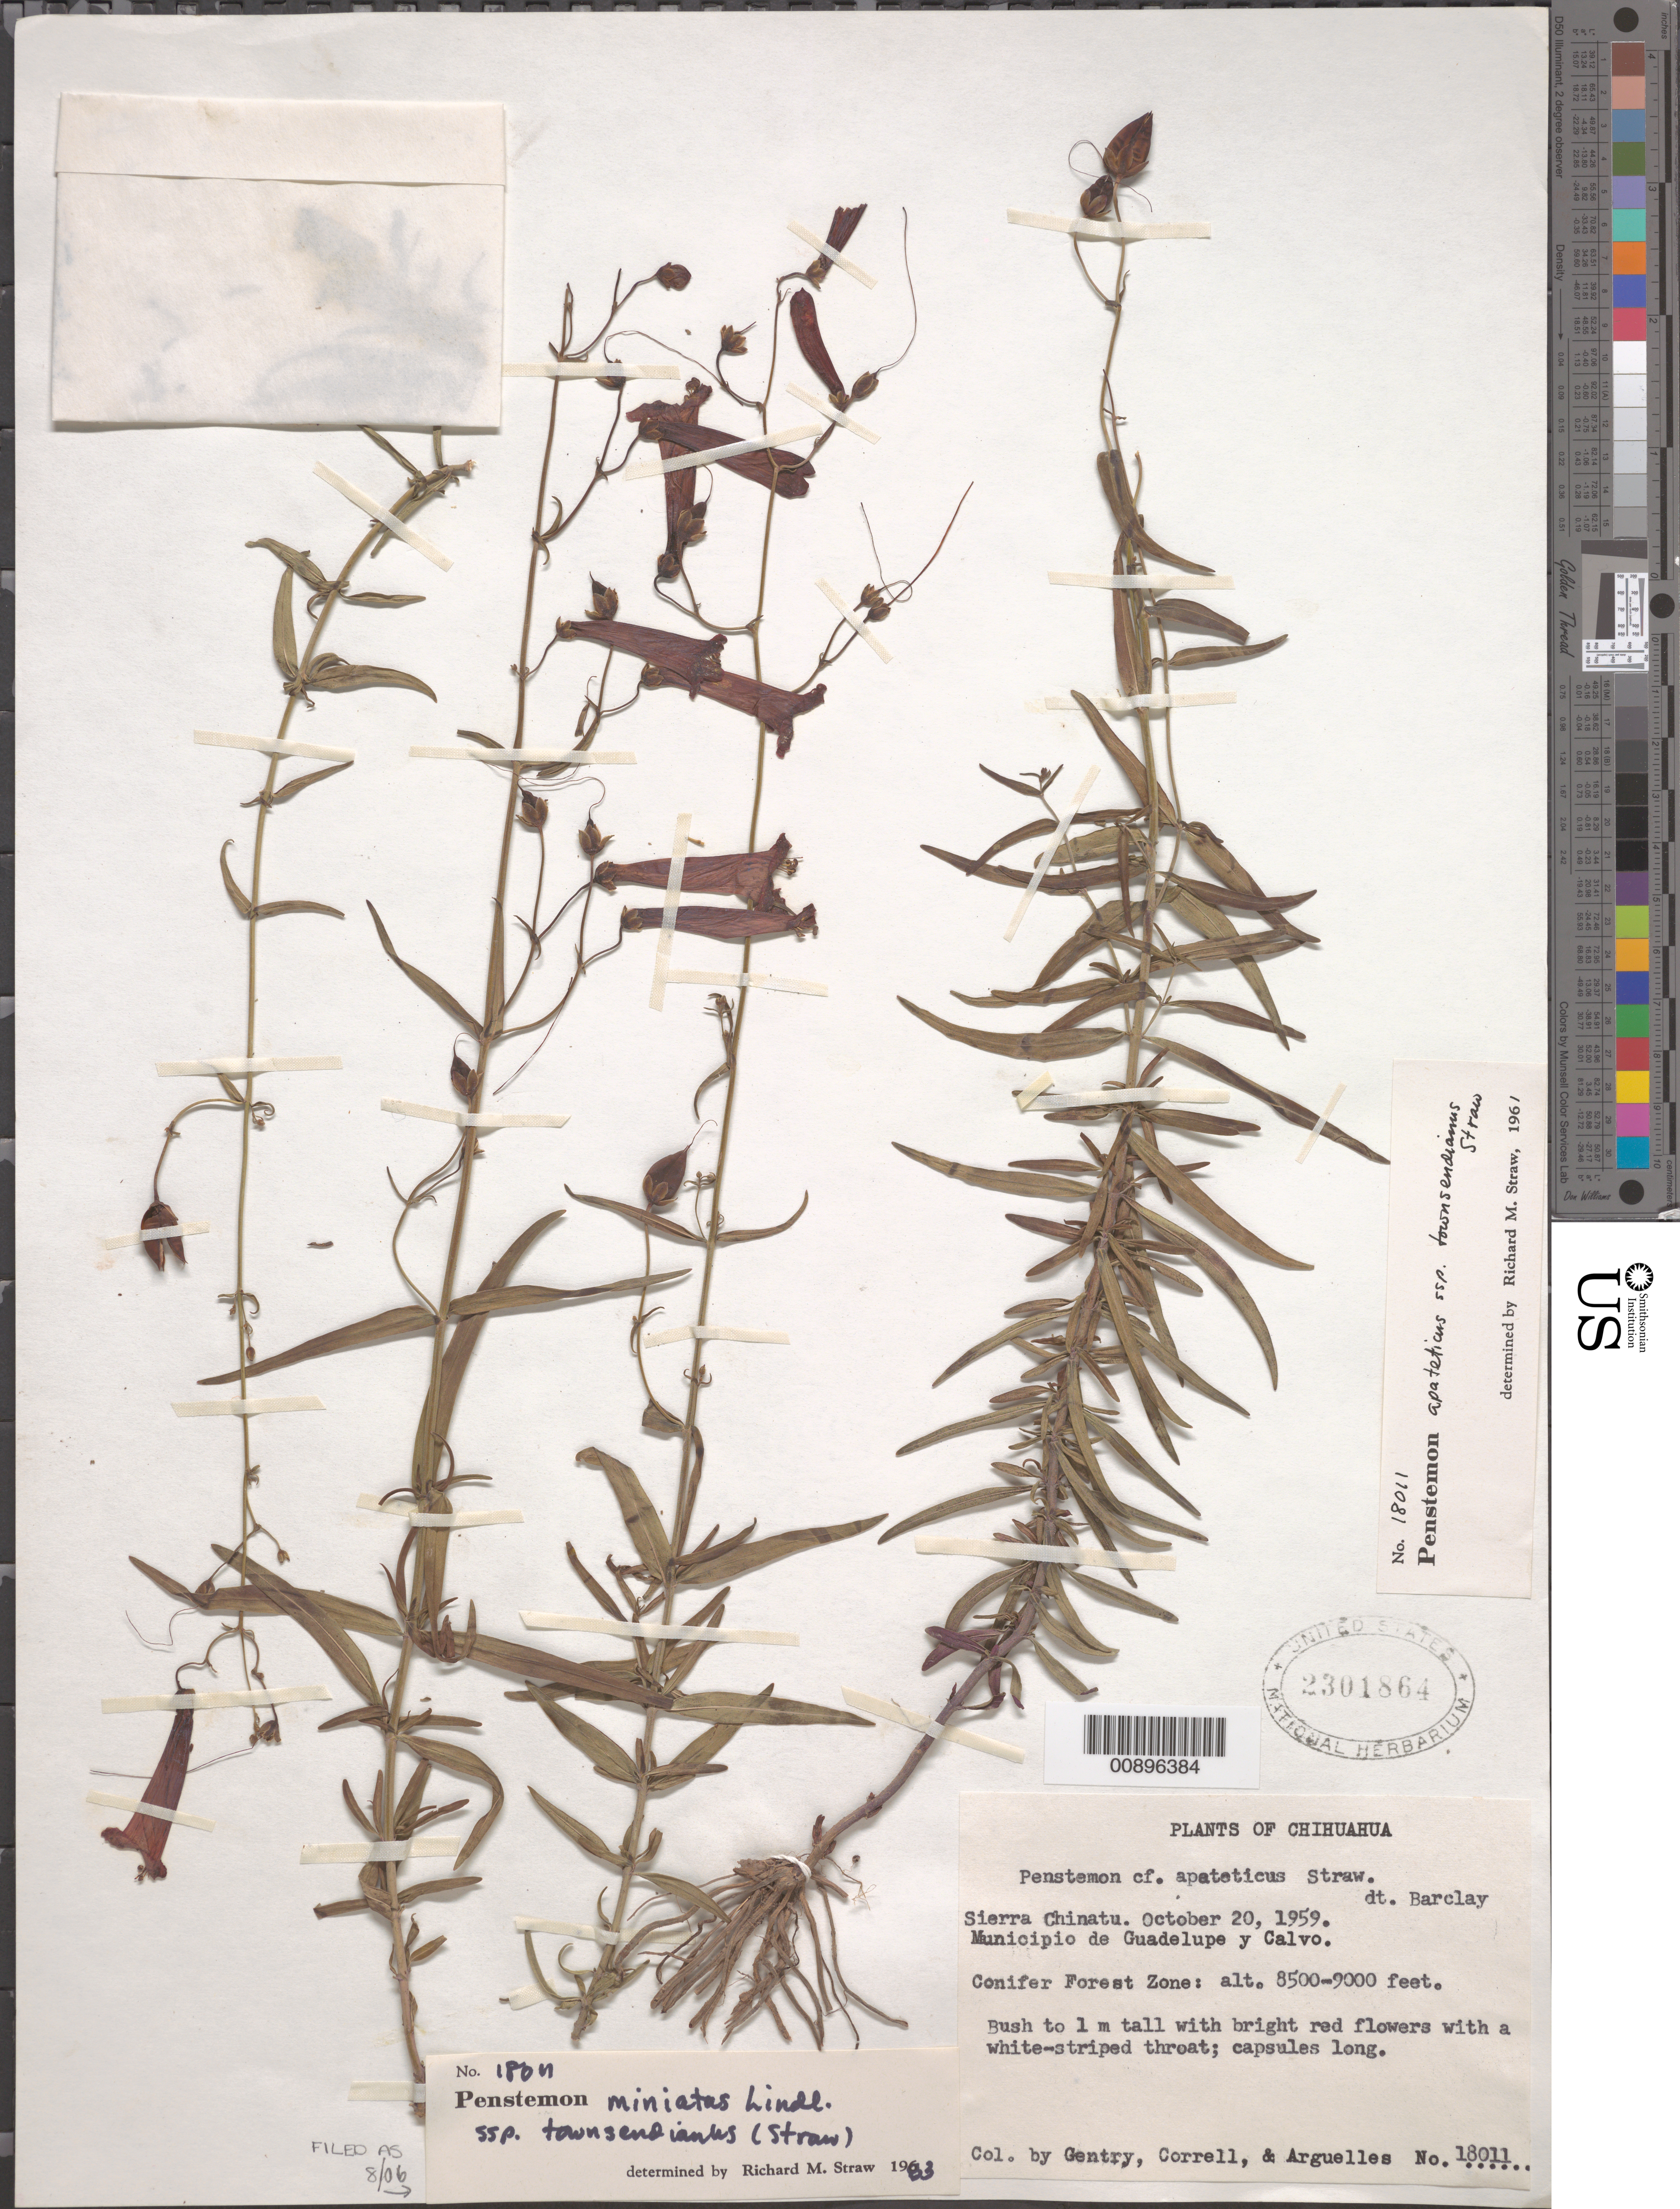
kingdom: Plantae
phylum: Tracheophyta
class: Magnoliopsida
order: Lamiales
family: Plantaginaceae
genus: Penstemon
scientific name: Penstemon miniatus subsp. townsendianus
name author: Lindl.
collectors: Gentry, --, -- Correll & Arguelles, --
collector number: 18011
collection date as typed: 20 Oct 1959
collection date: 1959-10-20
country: Mexico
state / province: Chihuahua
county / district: Guadalupe y Calvo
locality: Sierra Chinatu, Municipio Guadalupe y Calvo, Chihuahua.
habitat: Conifer Forest Zone.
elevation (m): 2591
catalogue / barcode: US 2301864